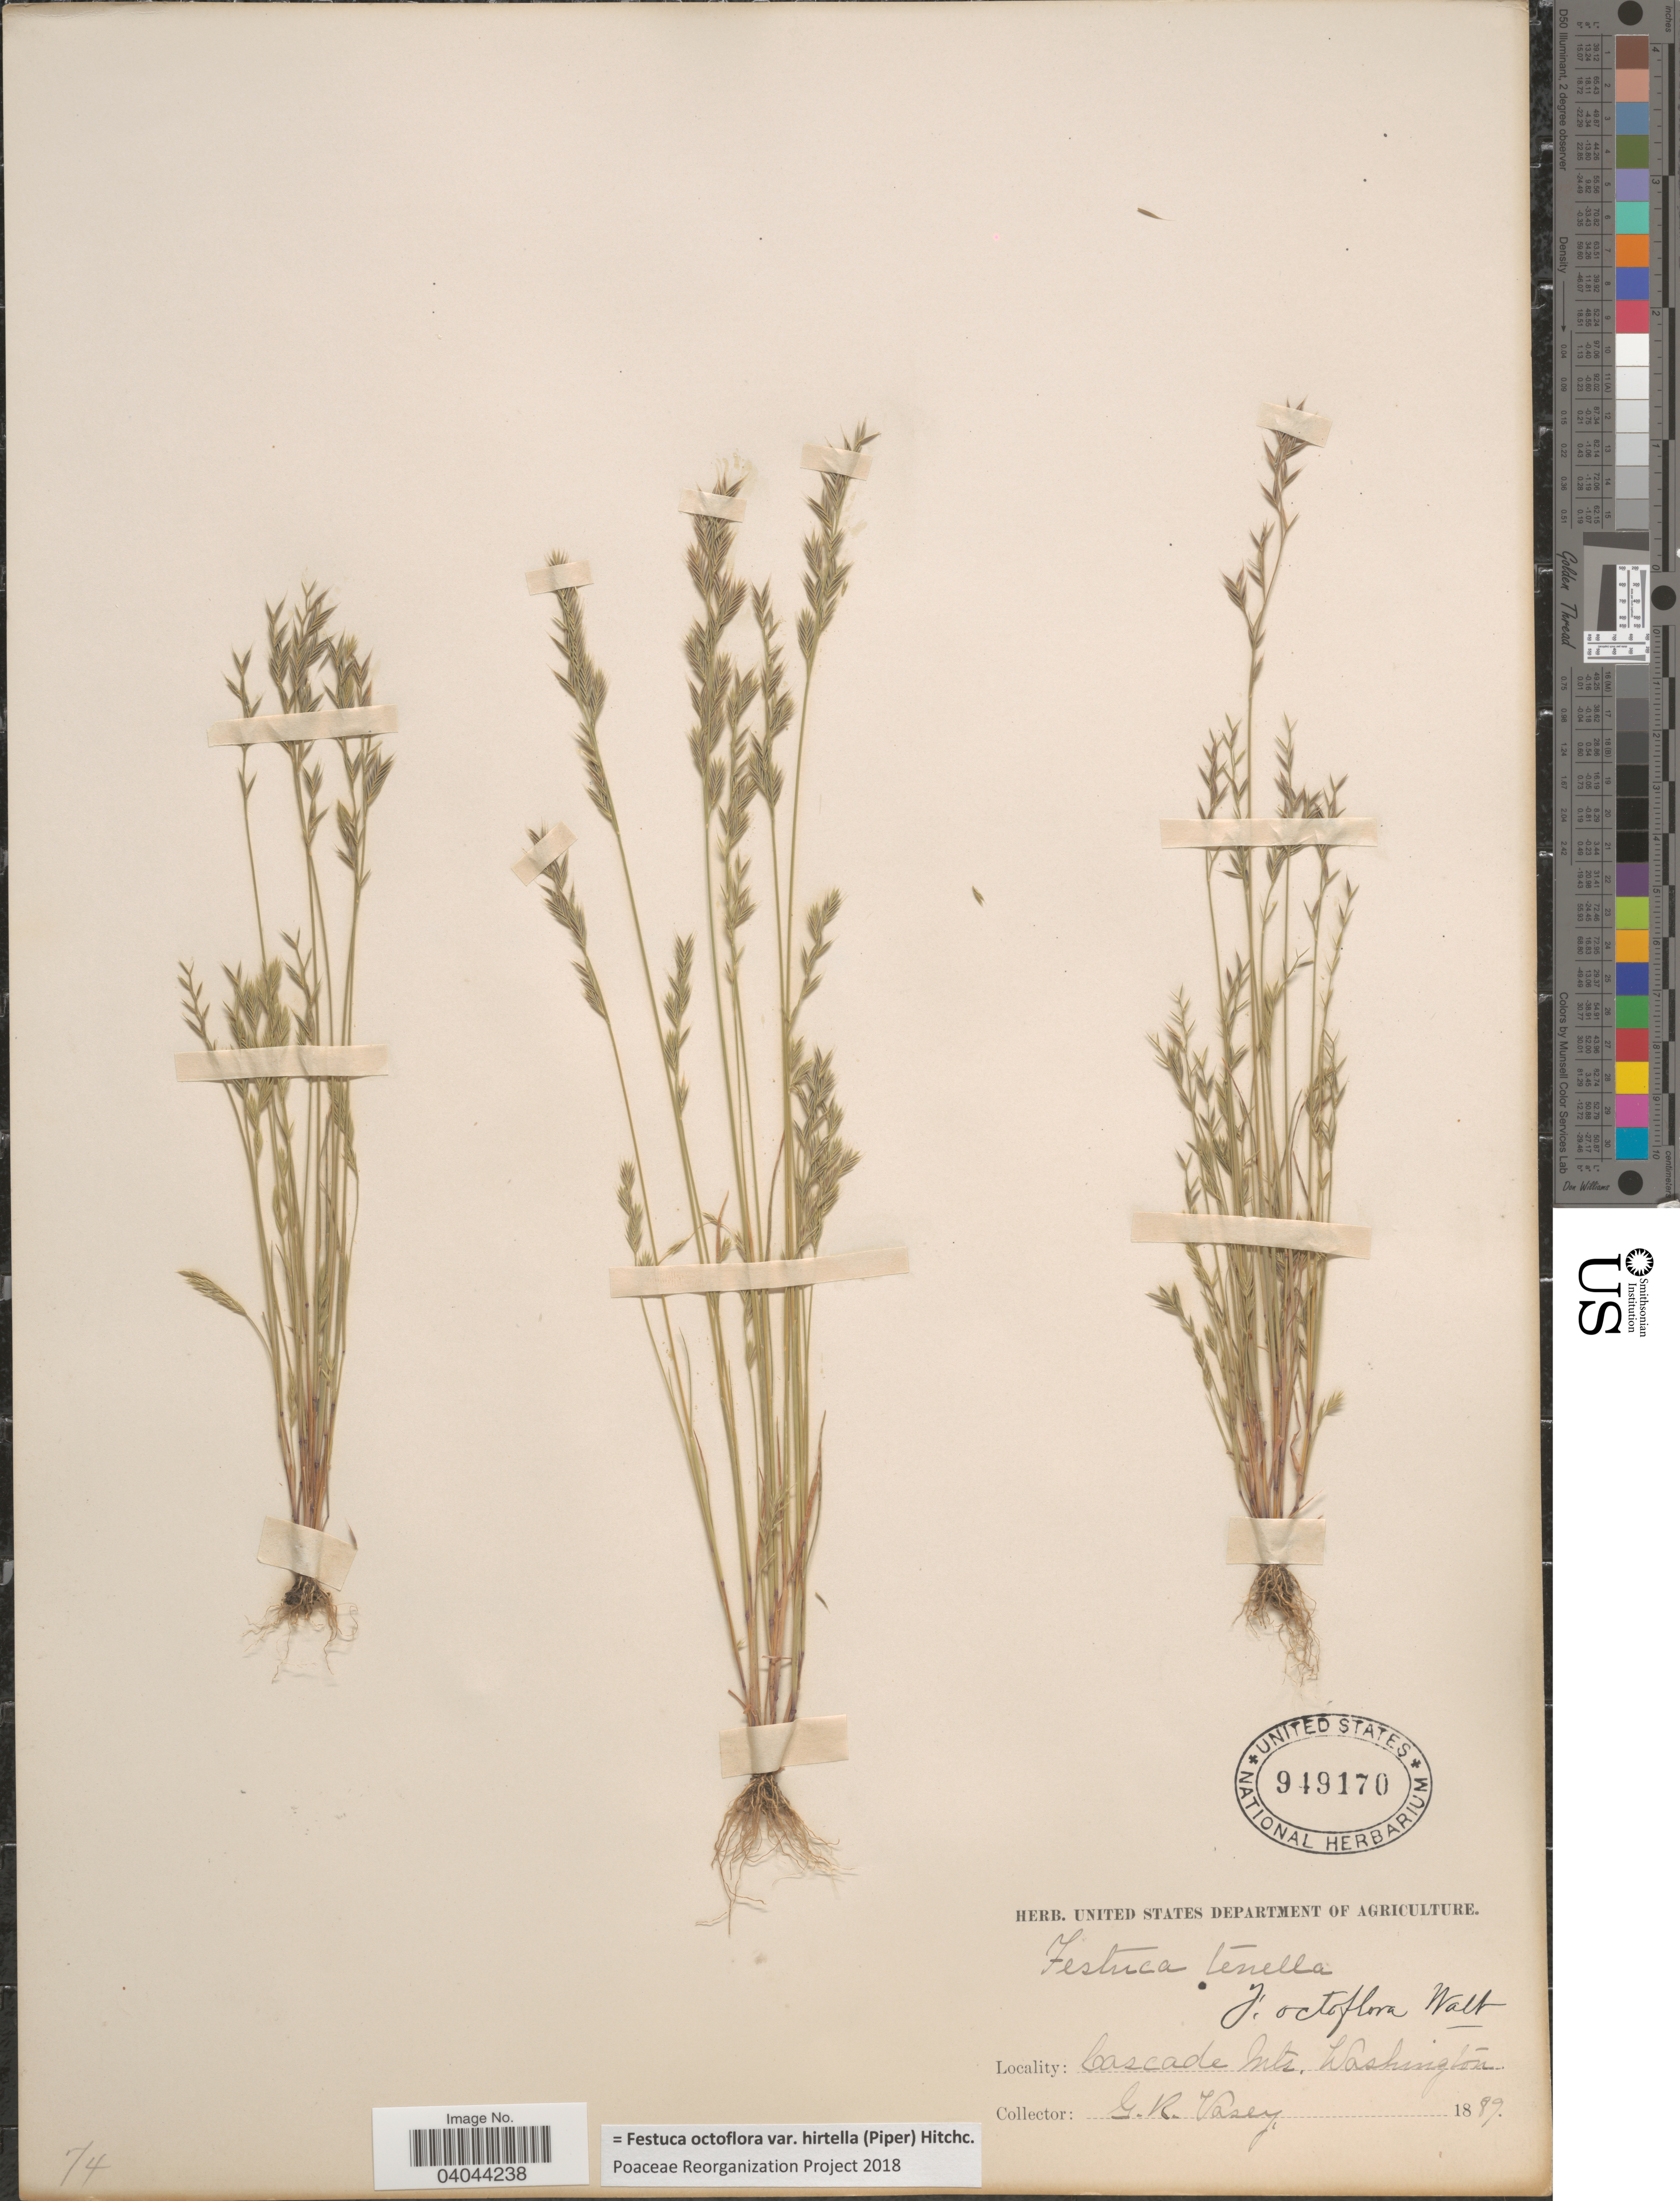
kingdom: Plantae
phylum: Tracheophyta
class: Liliopsida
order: Poales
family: Poaceae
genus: Festuca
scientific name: Festuca octoflora var. hirtella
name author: Piper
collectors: G. R. Vasey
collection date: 1889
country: United States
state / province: Washington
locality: Cascade Mts.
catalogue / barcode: US 949170